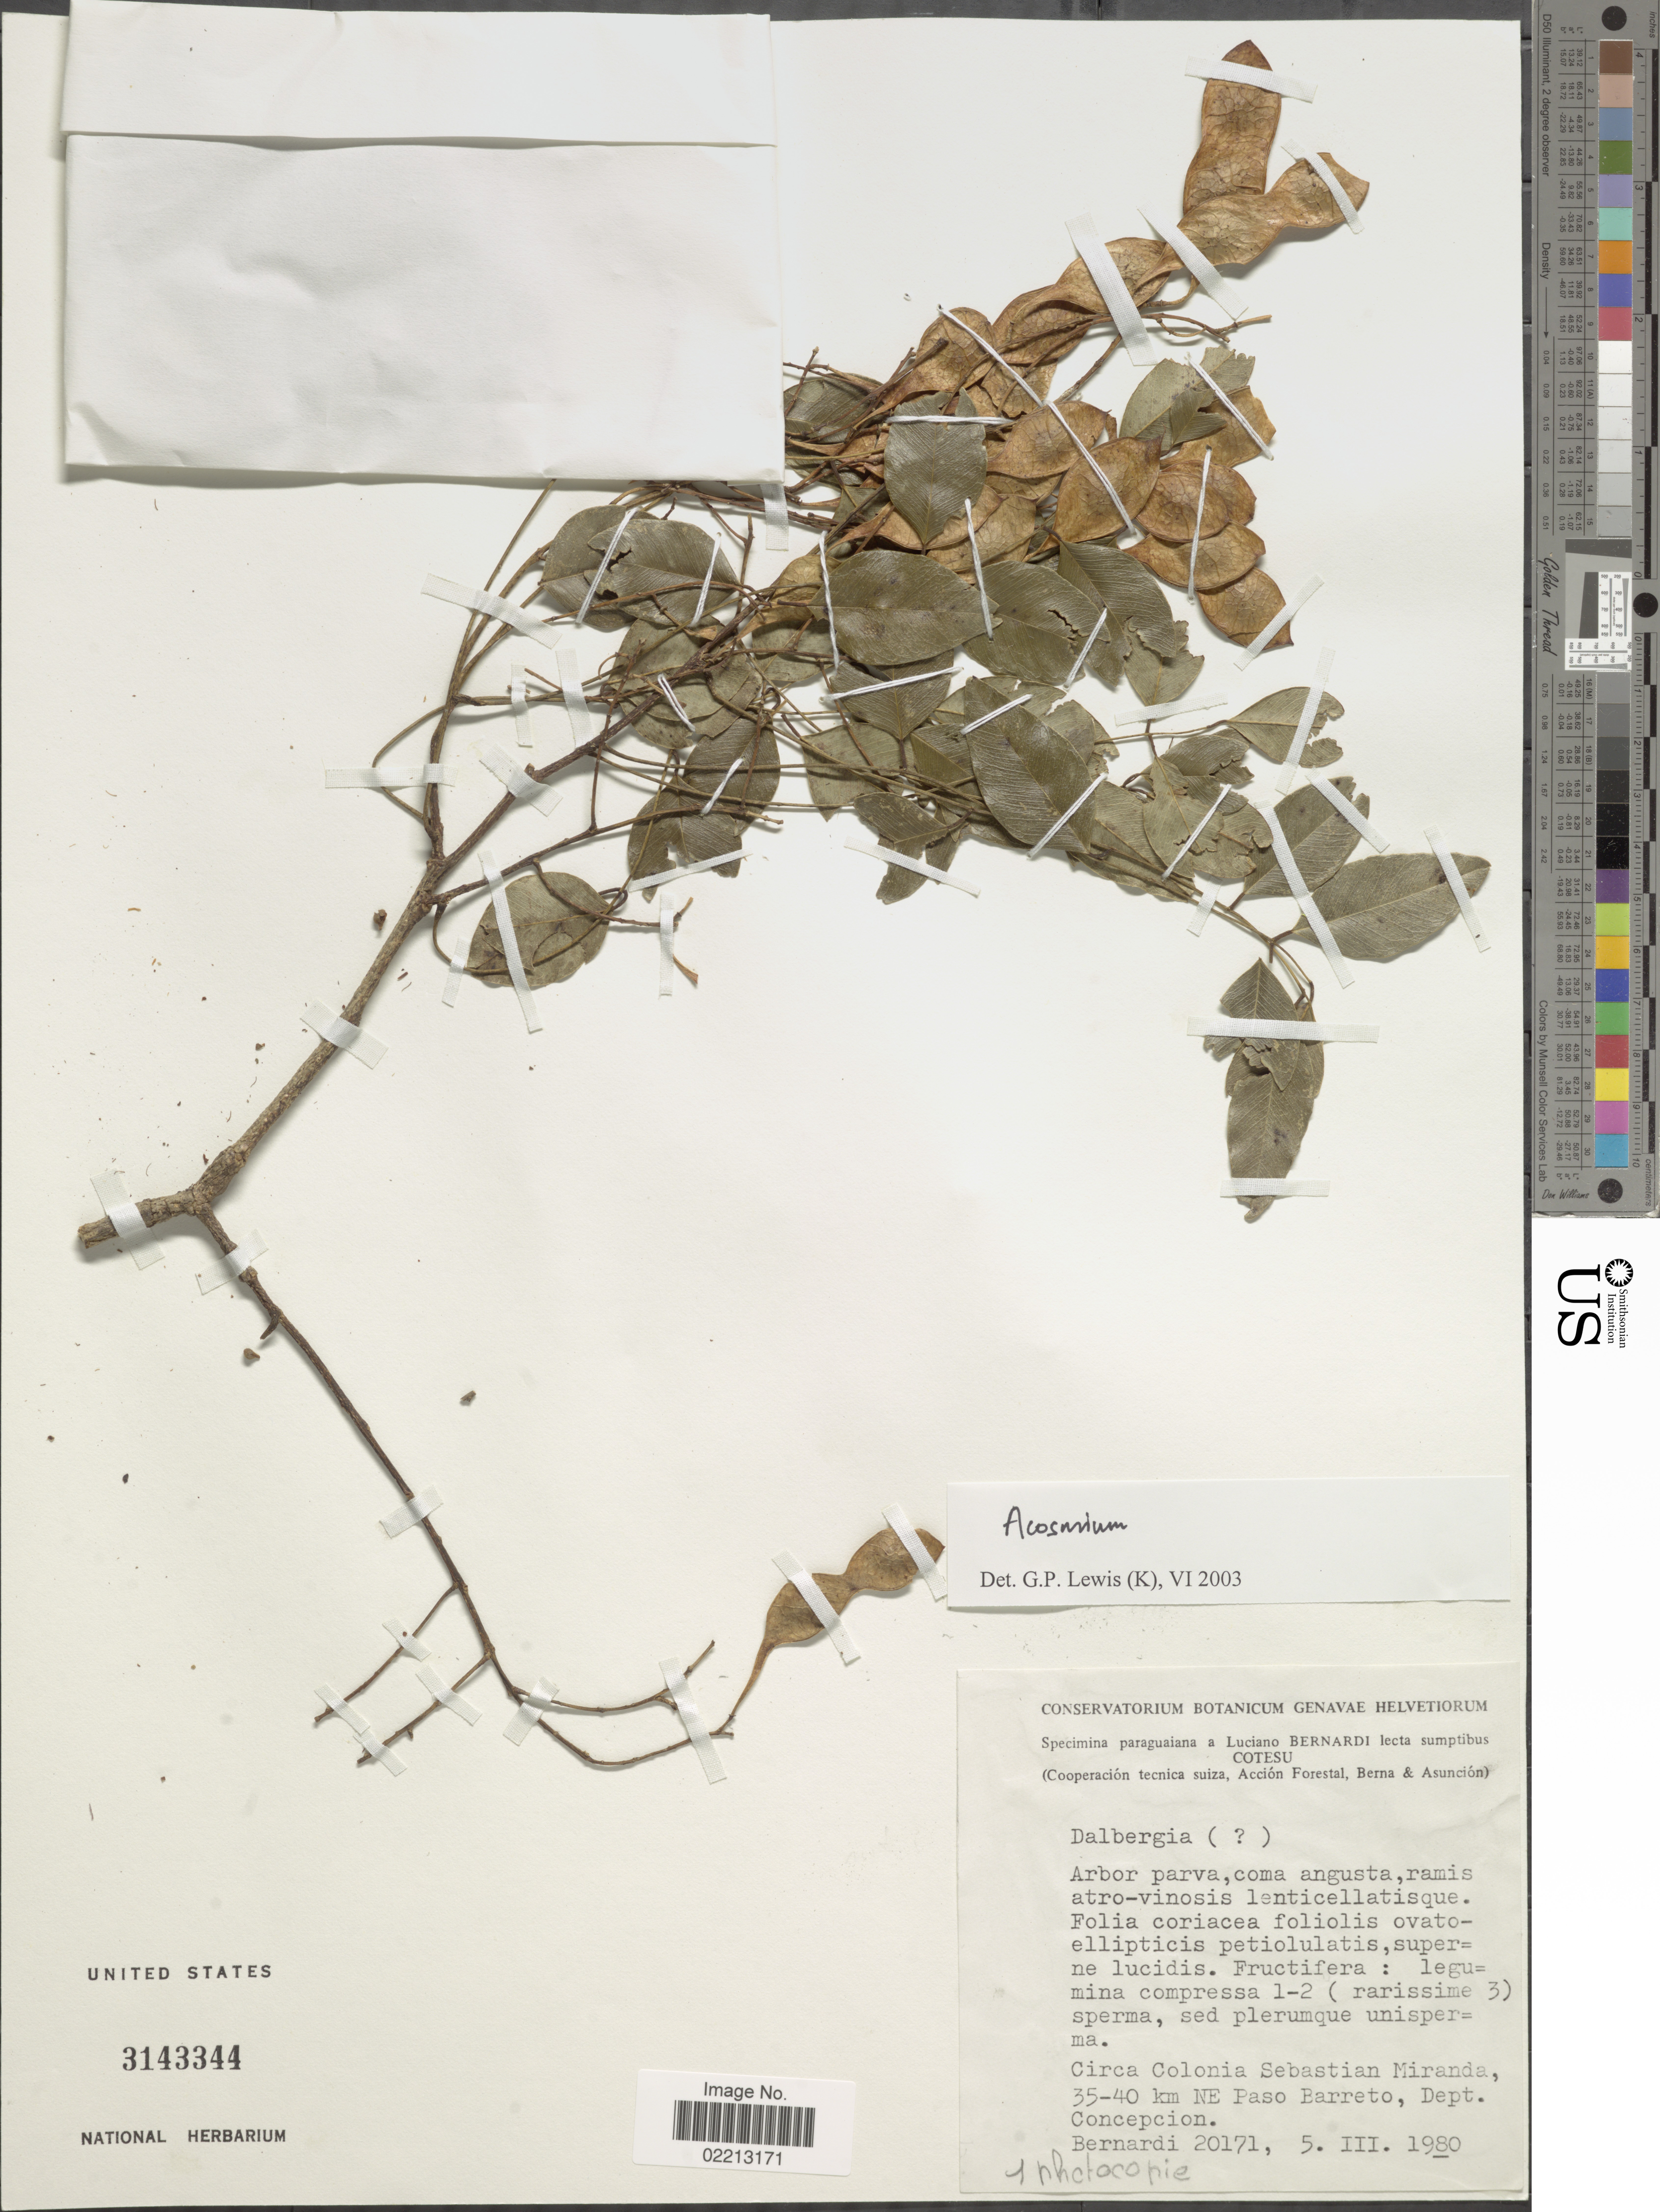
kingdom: Plantae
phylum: Tracheophyta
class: Magnoliopsida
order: Fabales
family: Fabaceae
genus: Acosmium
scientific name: Acosmium sp.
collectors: Bernardi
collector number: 20171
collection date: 1980-03-05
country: Paraguay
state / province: Concepcion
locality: Circa Colonia Sebastian Miranda, 35-40 km NE Paso Barreto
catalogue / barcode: US 3143344